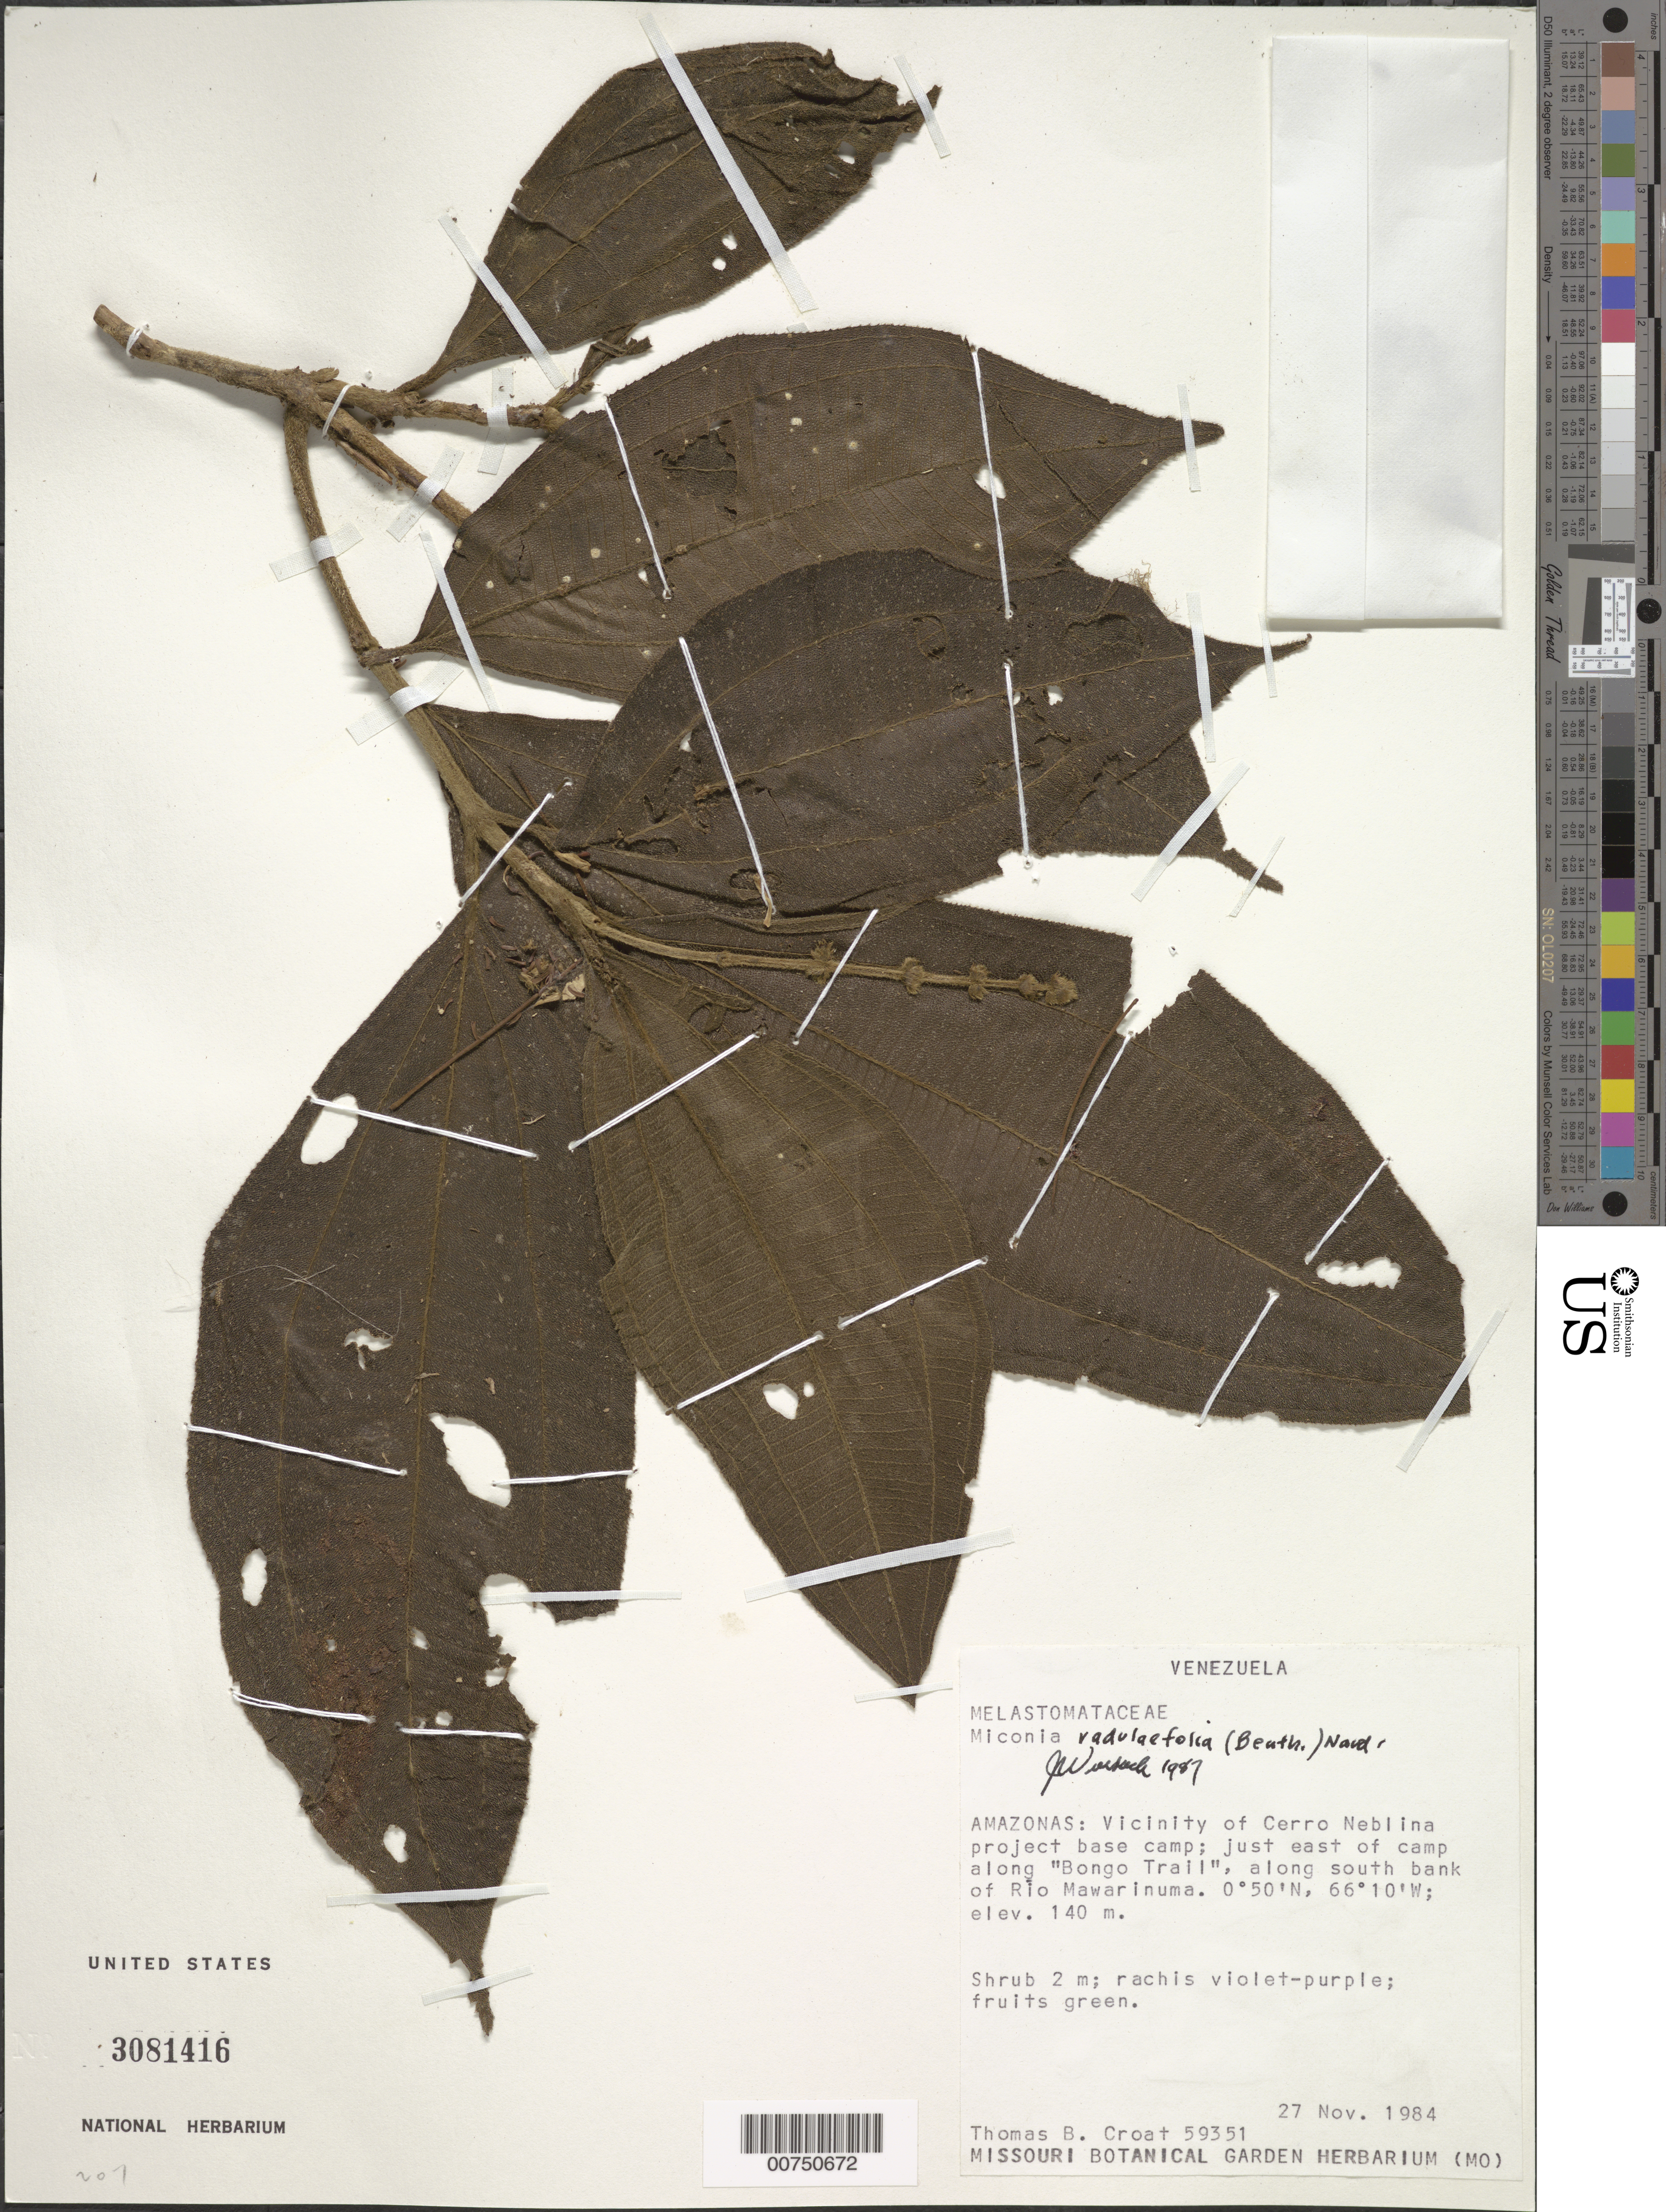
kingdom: Plantae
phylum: Tracheophyta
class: Magnoliopsida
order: Myrtales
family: Melastomataceae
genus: Miconia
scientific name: Miconia radulifolia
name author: (Benth.) Naudin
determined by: Wurdack, John J., (US), US (UNITED STATES)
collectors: T. B. Croat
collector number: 59351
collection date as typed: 27-Nov-84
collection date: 1984-11-27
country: Venezuela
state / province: Amazonas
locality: Cerro Neblina base camp, E of camp on "Bongo Trail", S bank of Río Mawarinuma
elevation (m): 140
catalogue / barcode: US 3081416